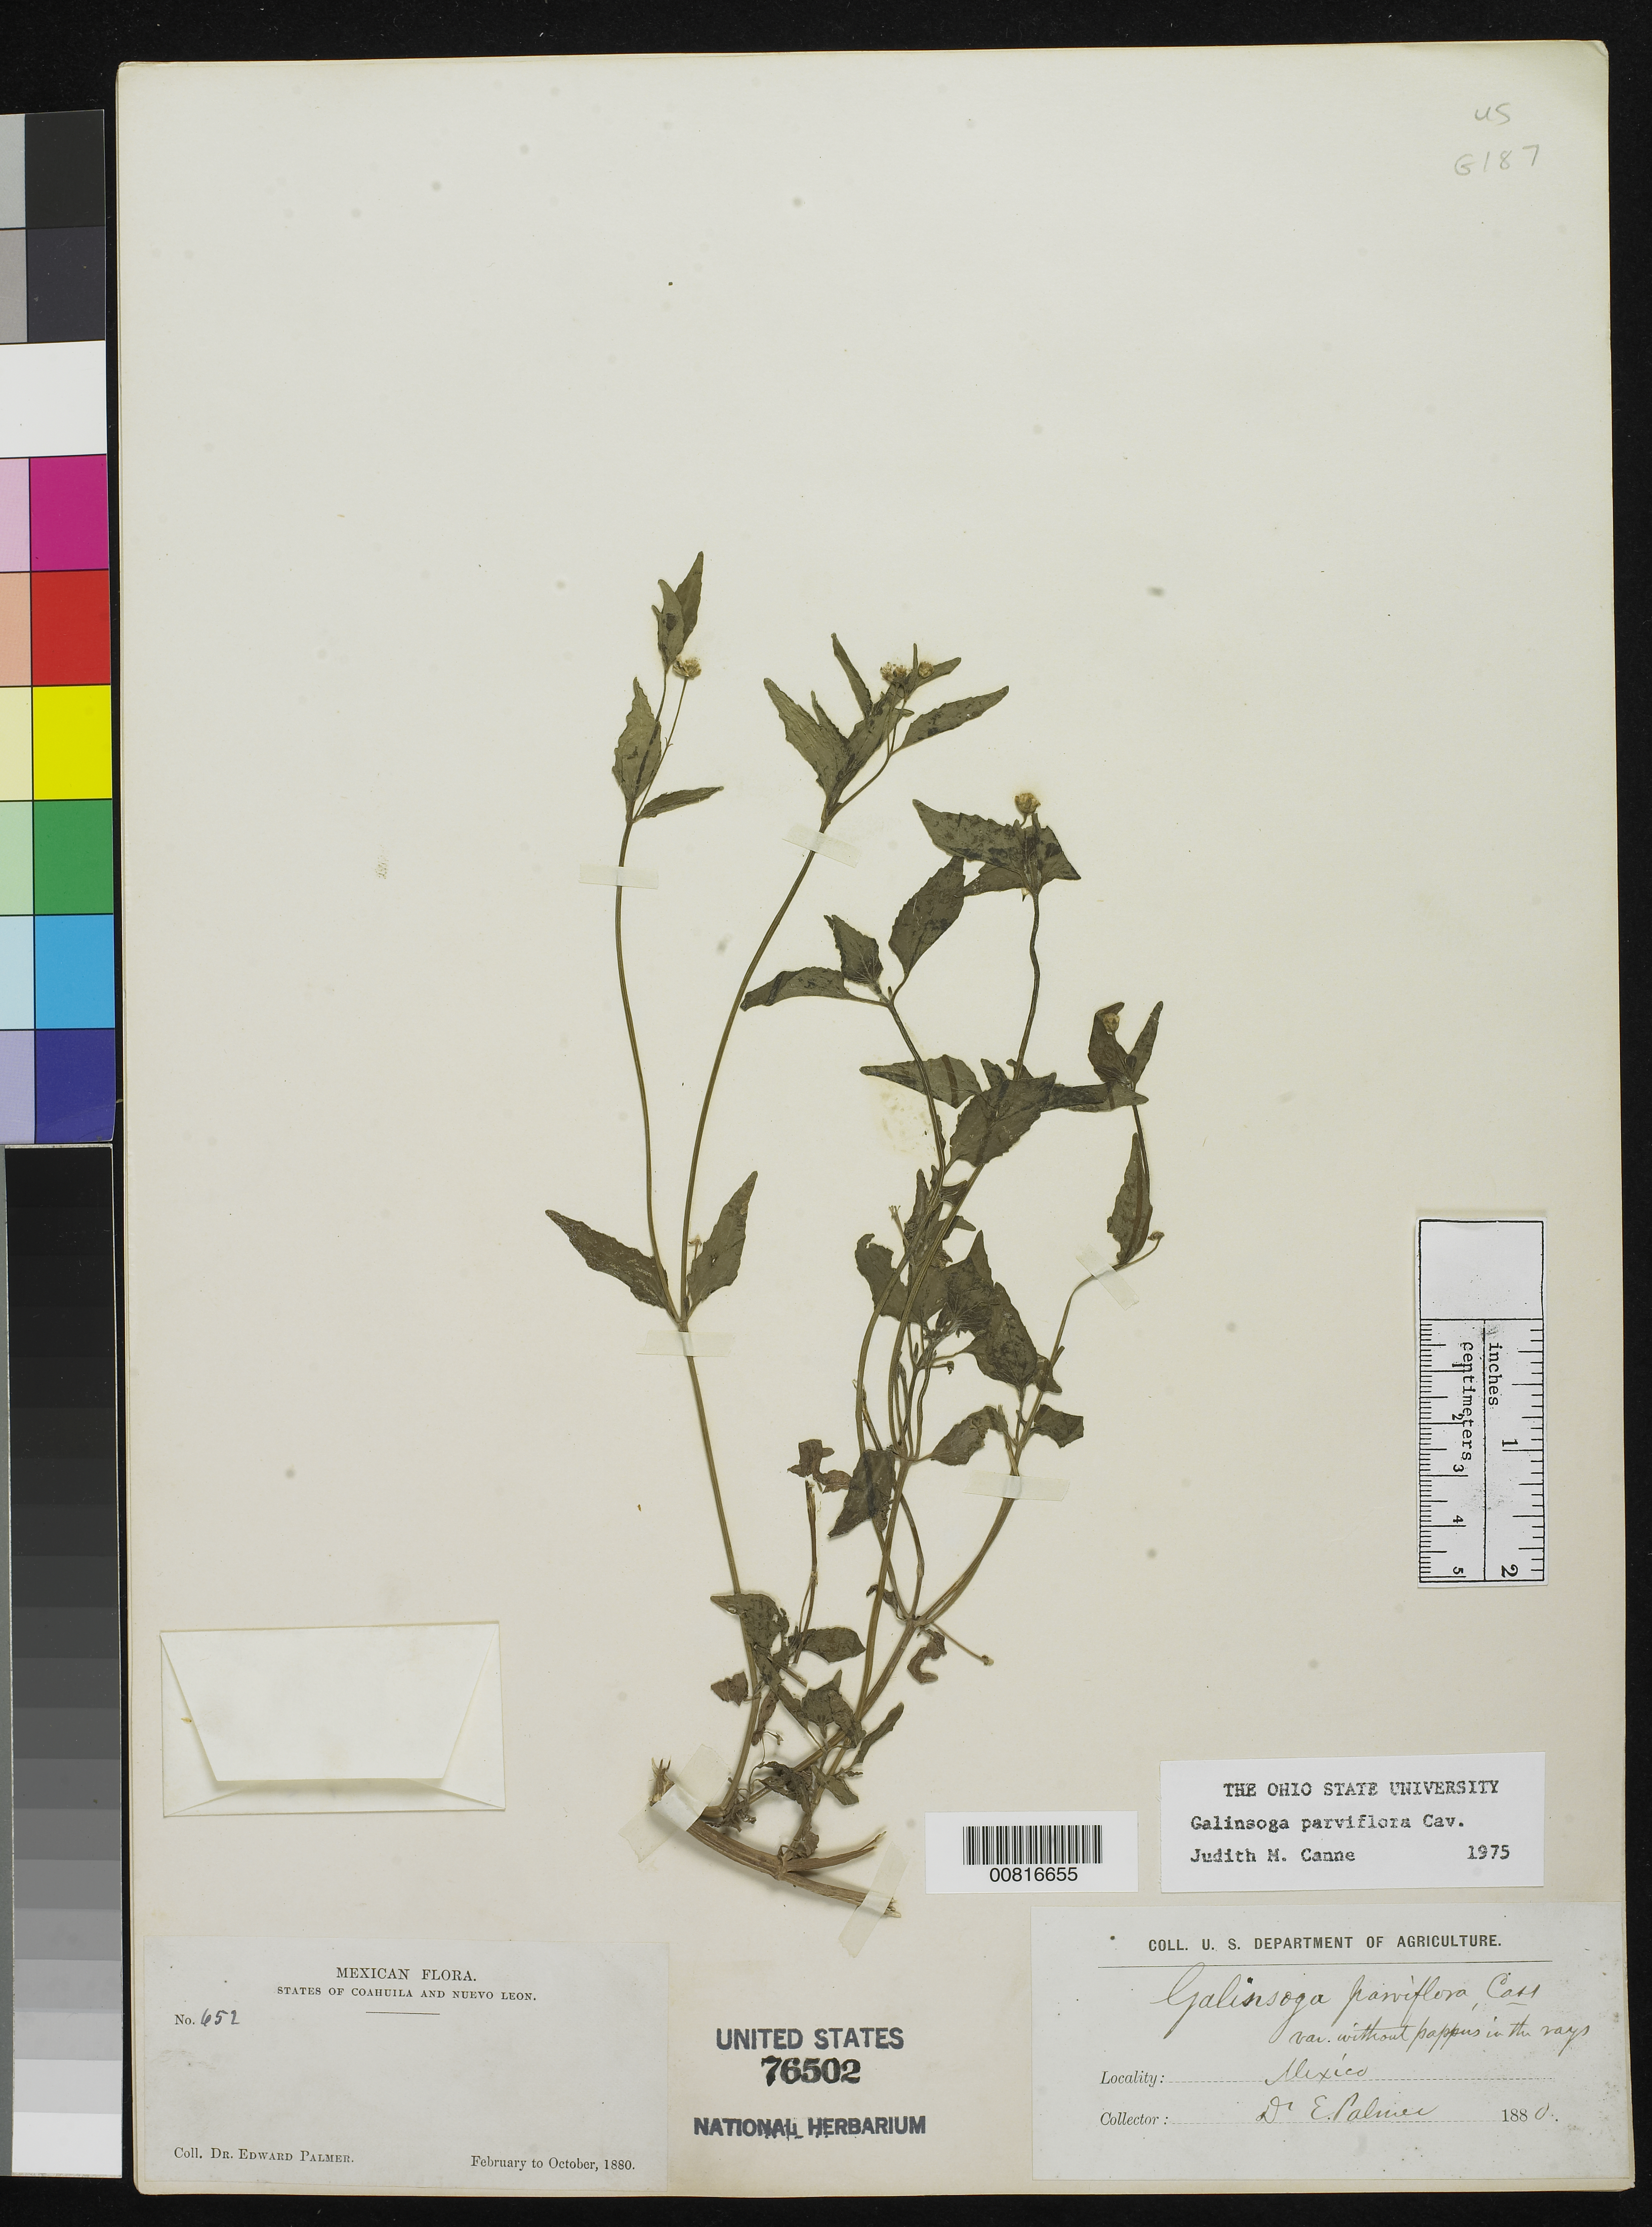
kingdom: Plantae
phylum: Tracheophyta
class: Magnoliopsida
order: Asterales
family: Asteraceae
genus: Galinsoga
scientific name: Galinsoga parviflora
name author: Cav.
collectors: E. Palmer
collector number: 652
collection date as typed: Feb 1880 to -- Oct 1880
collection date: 1880-02/1880-10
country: Mexico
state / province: Coahuila / Nuevo León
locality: States of Coahuila and Nuevo León.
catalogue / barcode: US 76502